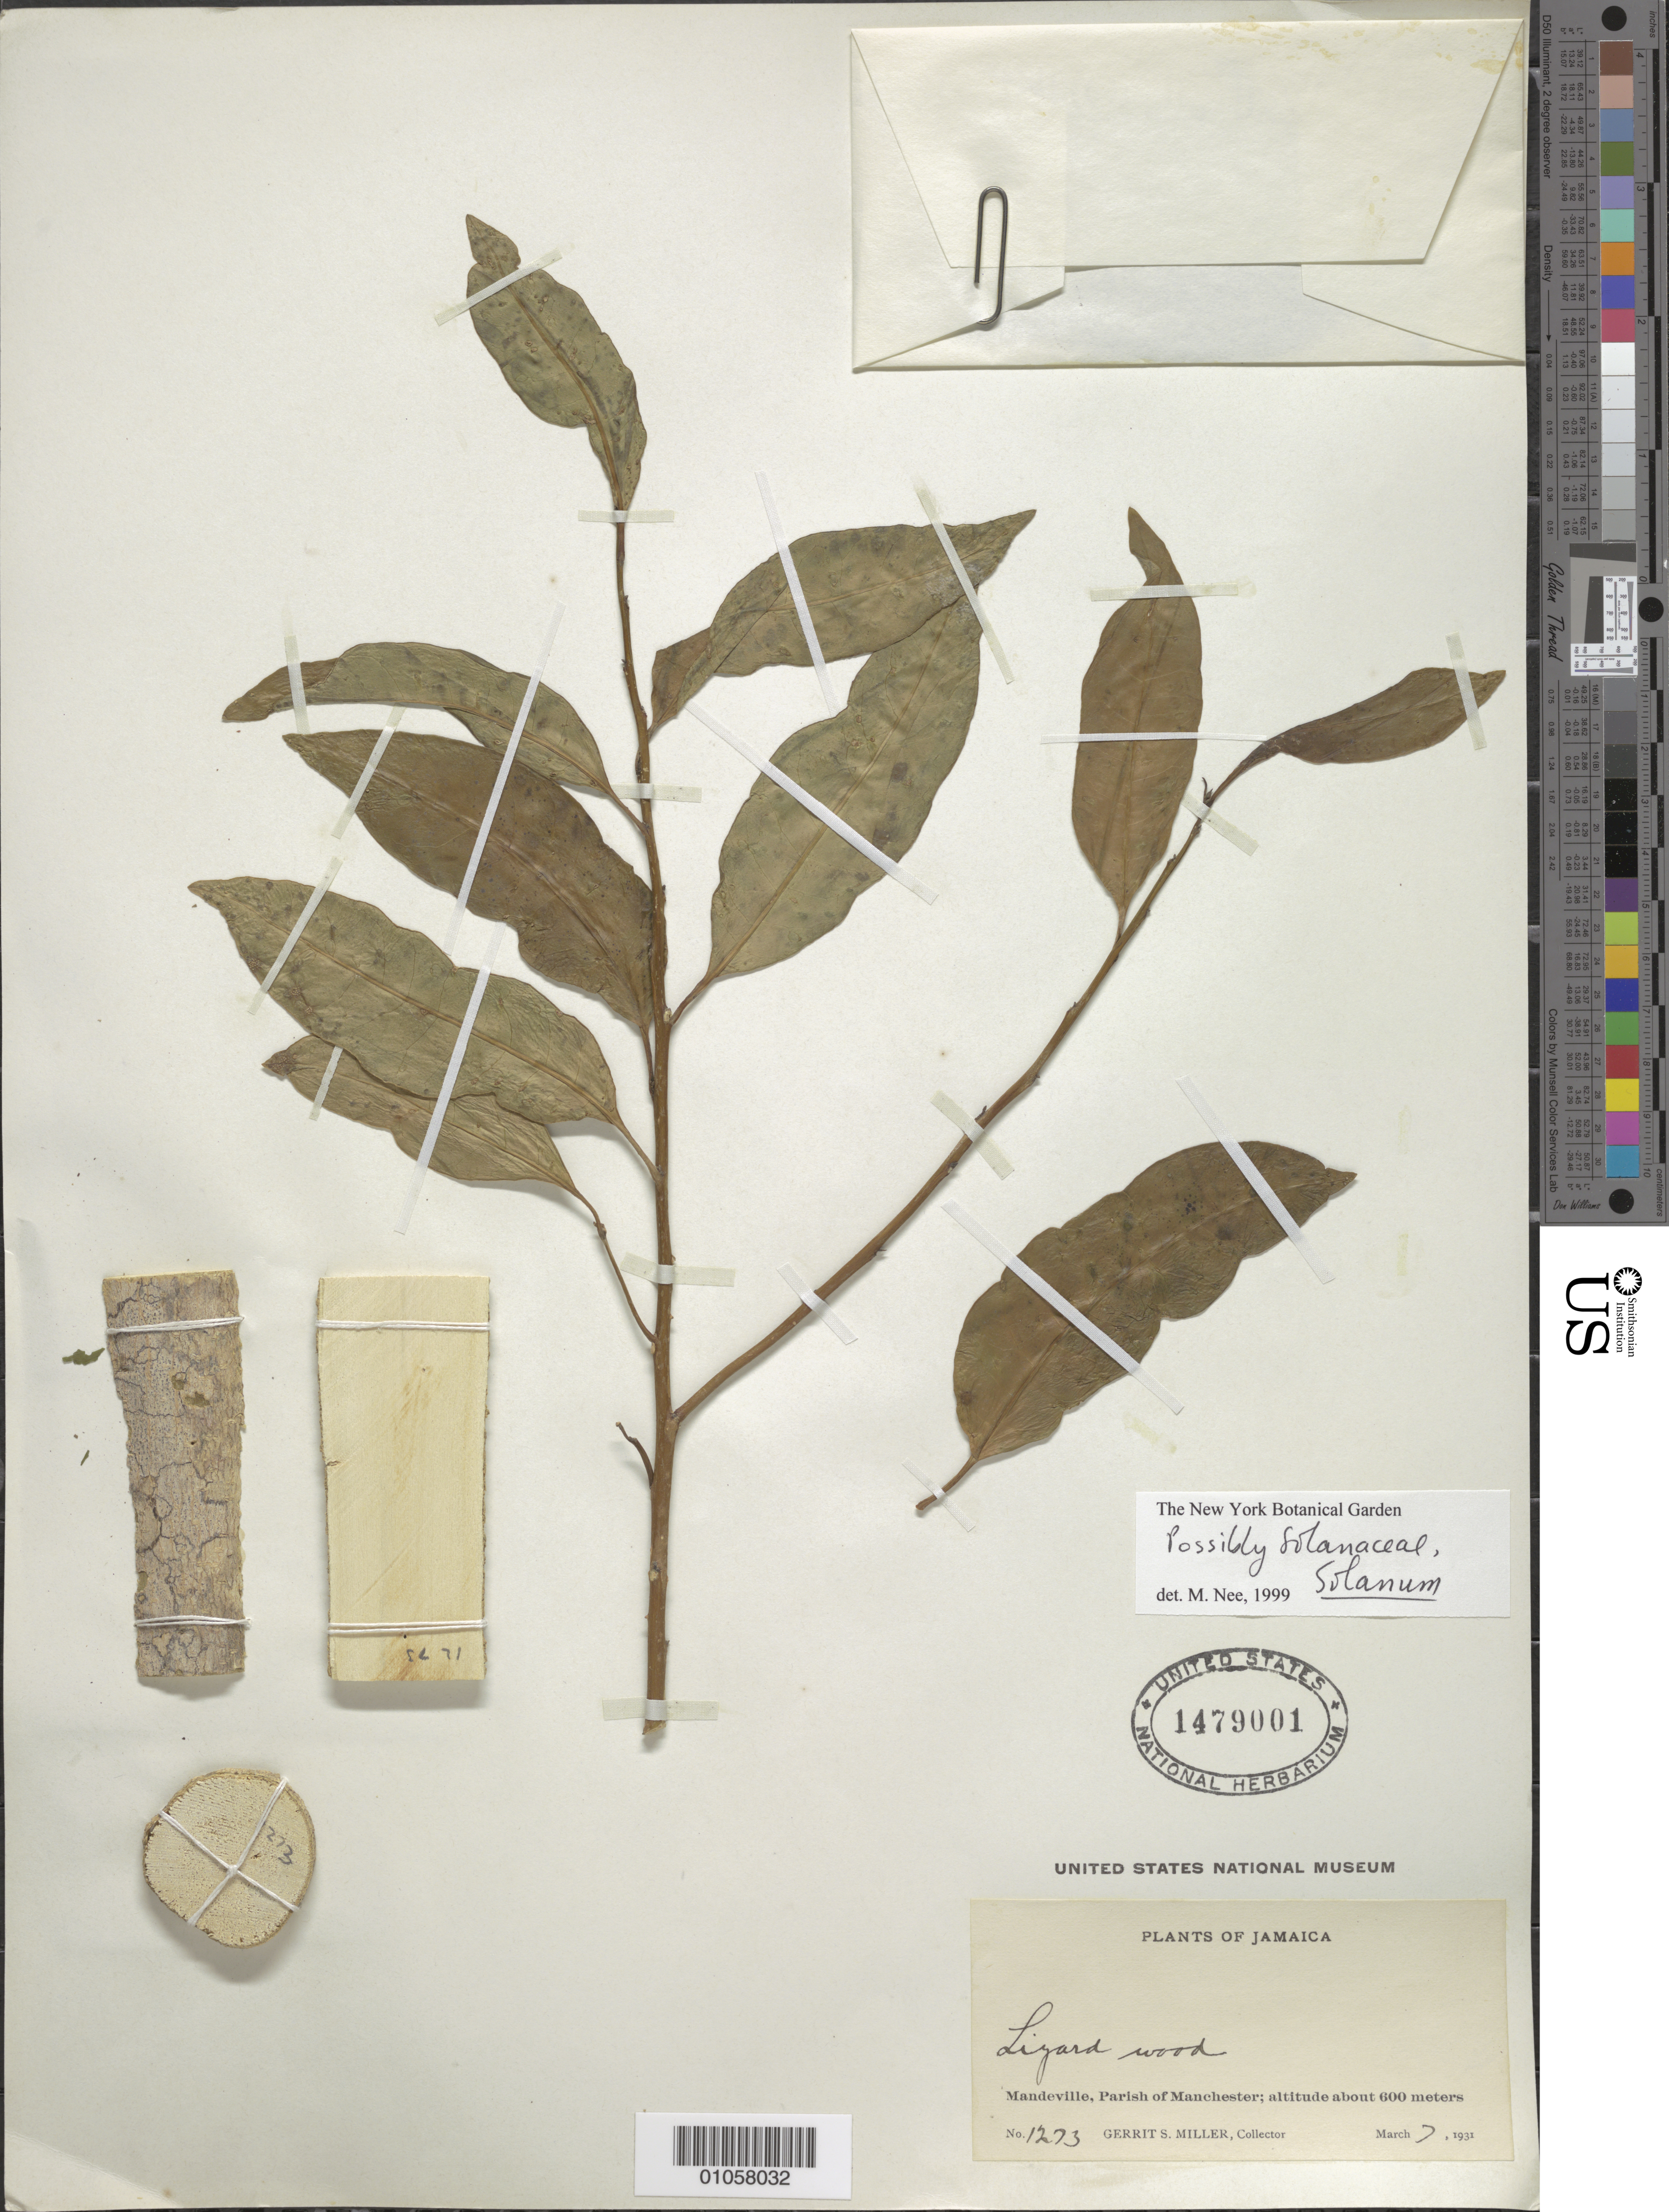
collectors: G. S. Miller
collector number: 1273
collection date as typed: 07 Mar 1931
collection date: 1931-03-07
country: Jamaica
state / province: Manchester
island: Jamaica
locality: Mandeville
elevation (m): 600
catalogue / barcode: US 1479001